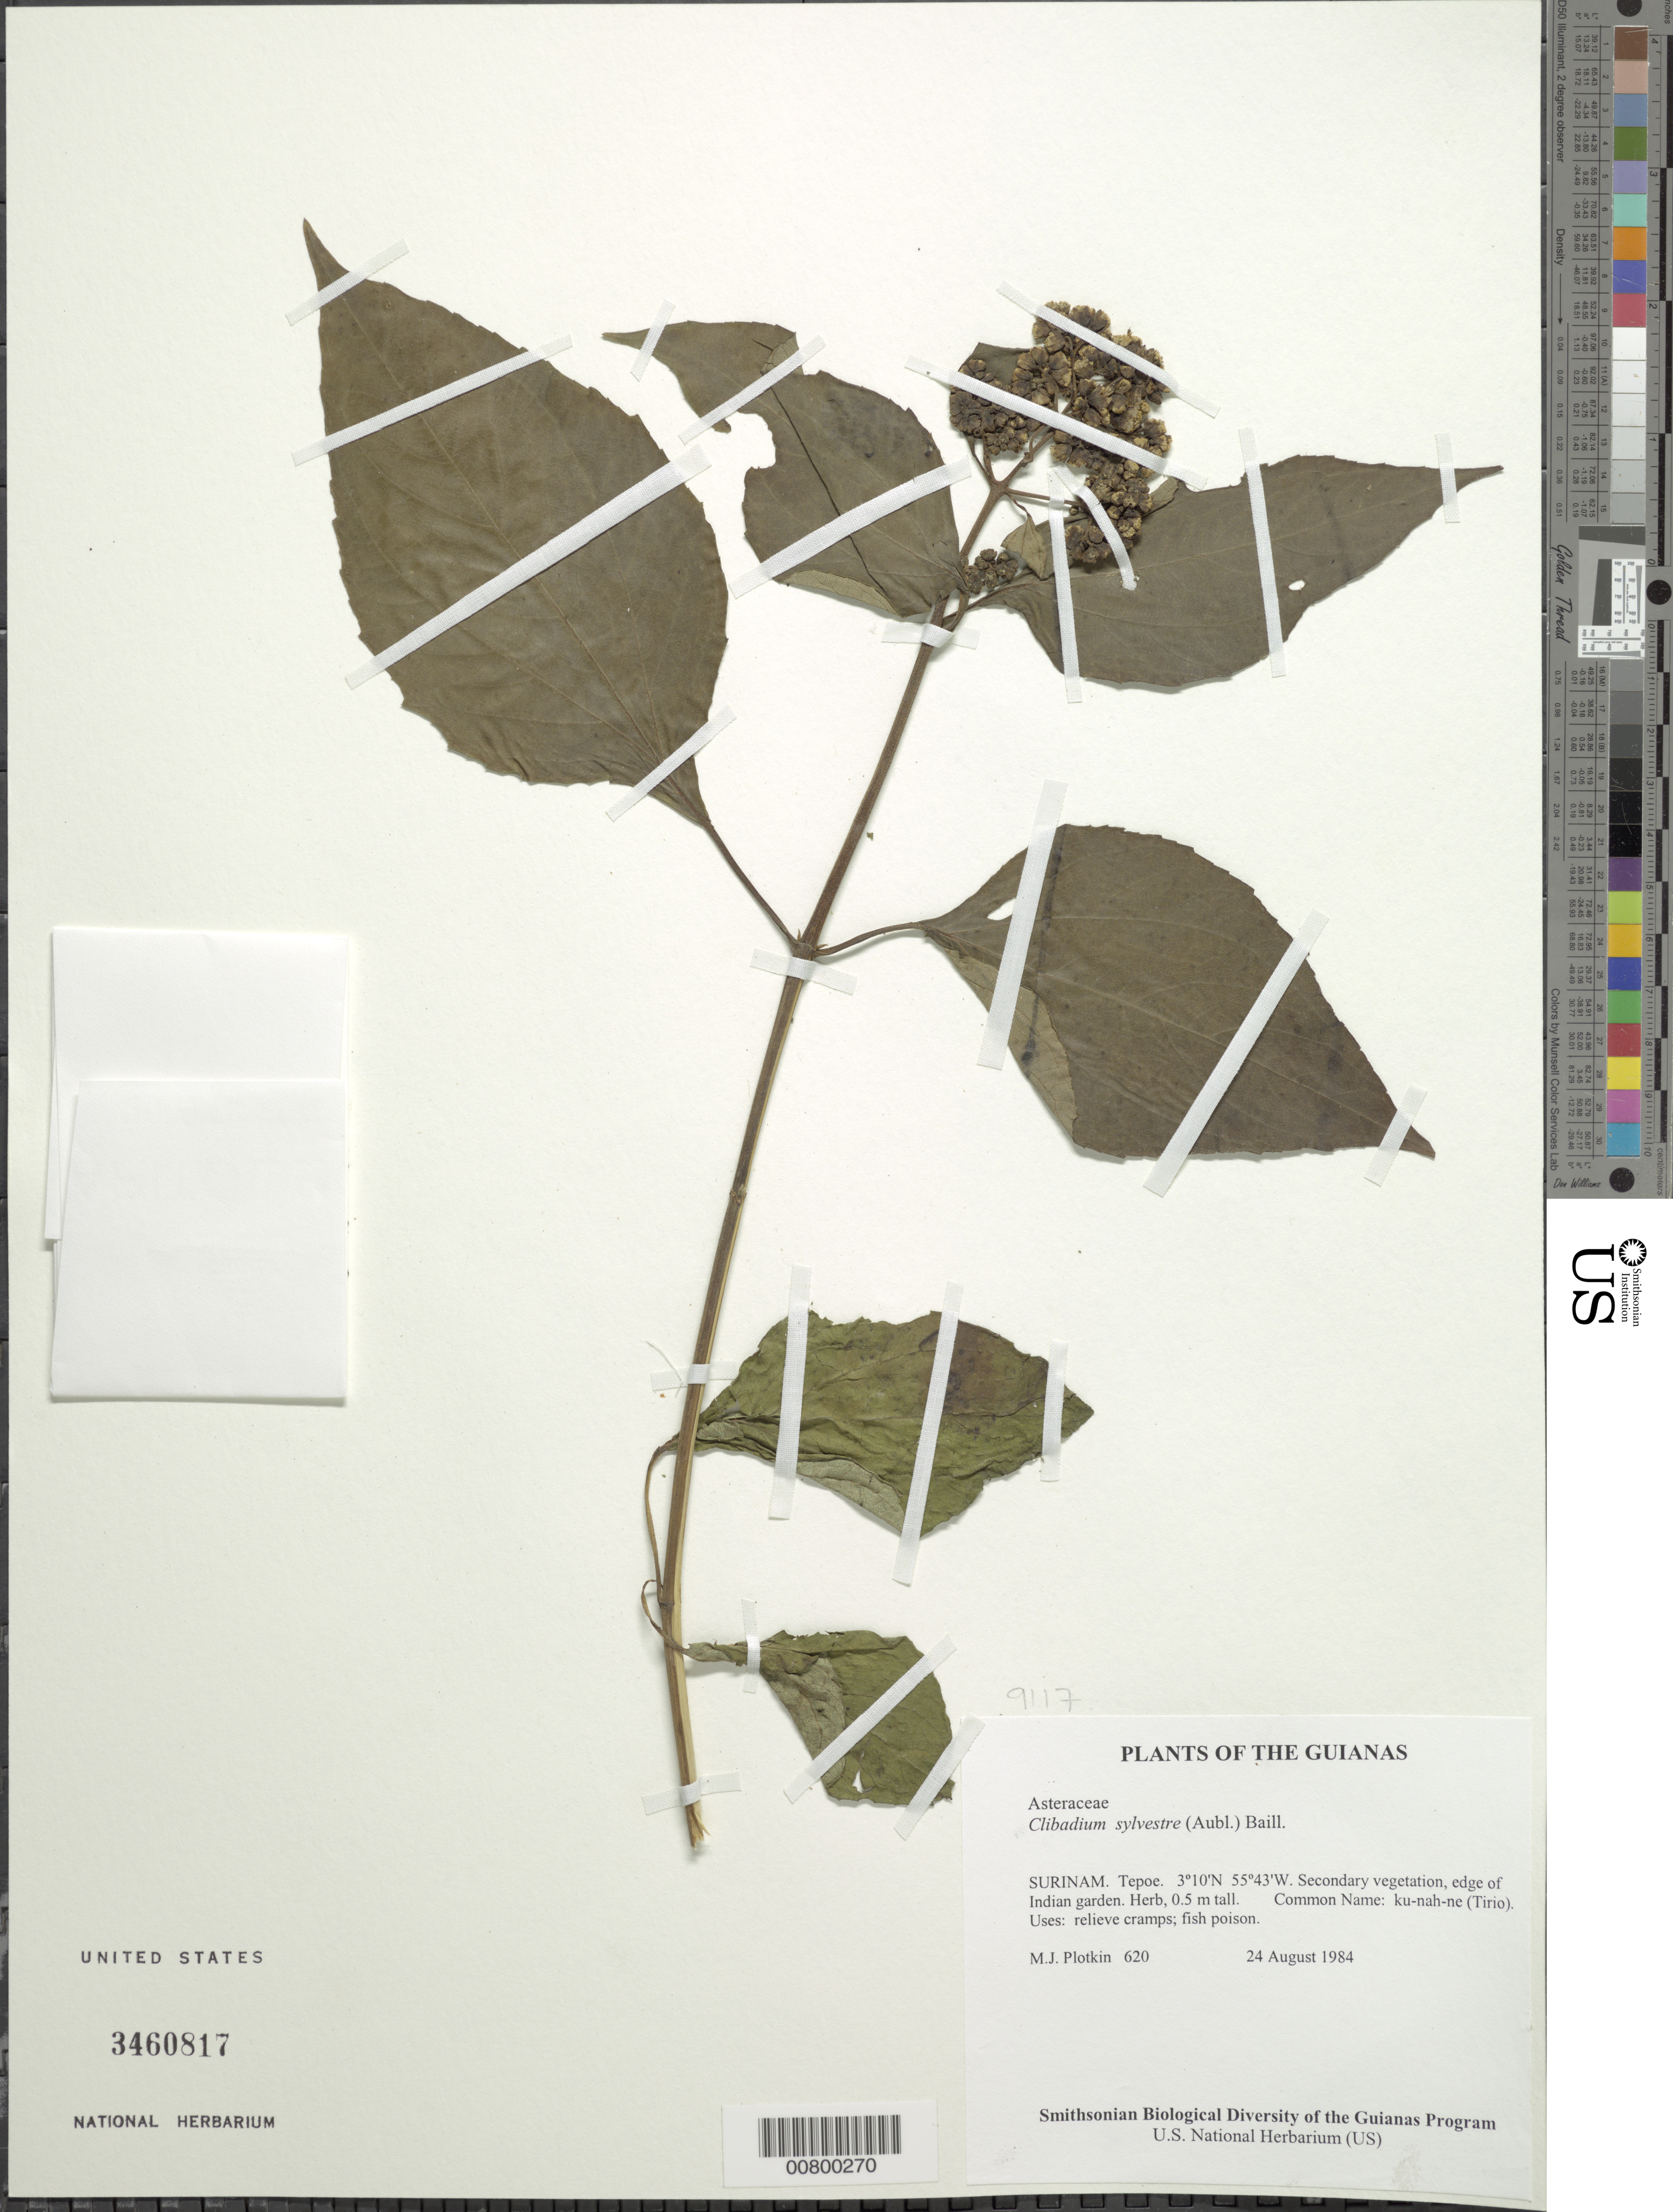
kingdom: Plantae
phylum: Tracheophyta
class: Magnoliopsida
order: Asterales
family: Asteraceae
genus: Clibadium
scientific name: Clibadium sylvestre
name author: (Aubl.) Baill.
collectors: M. Plotkin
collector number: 620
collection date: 1984-08-24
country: Suriname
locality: Tepoe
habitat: in garden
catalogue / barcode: US 3460817